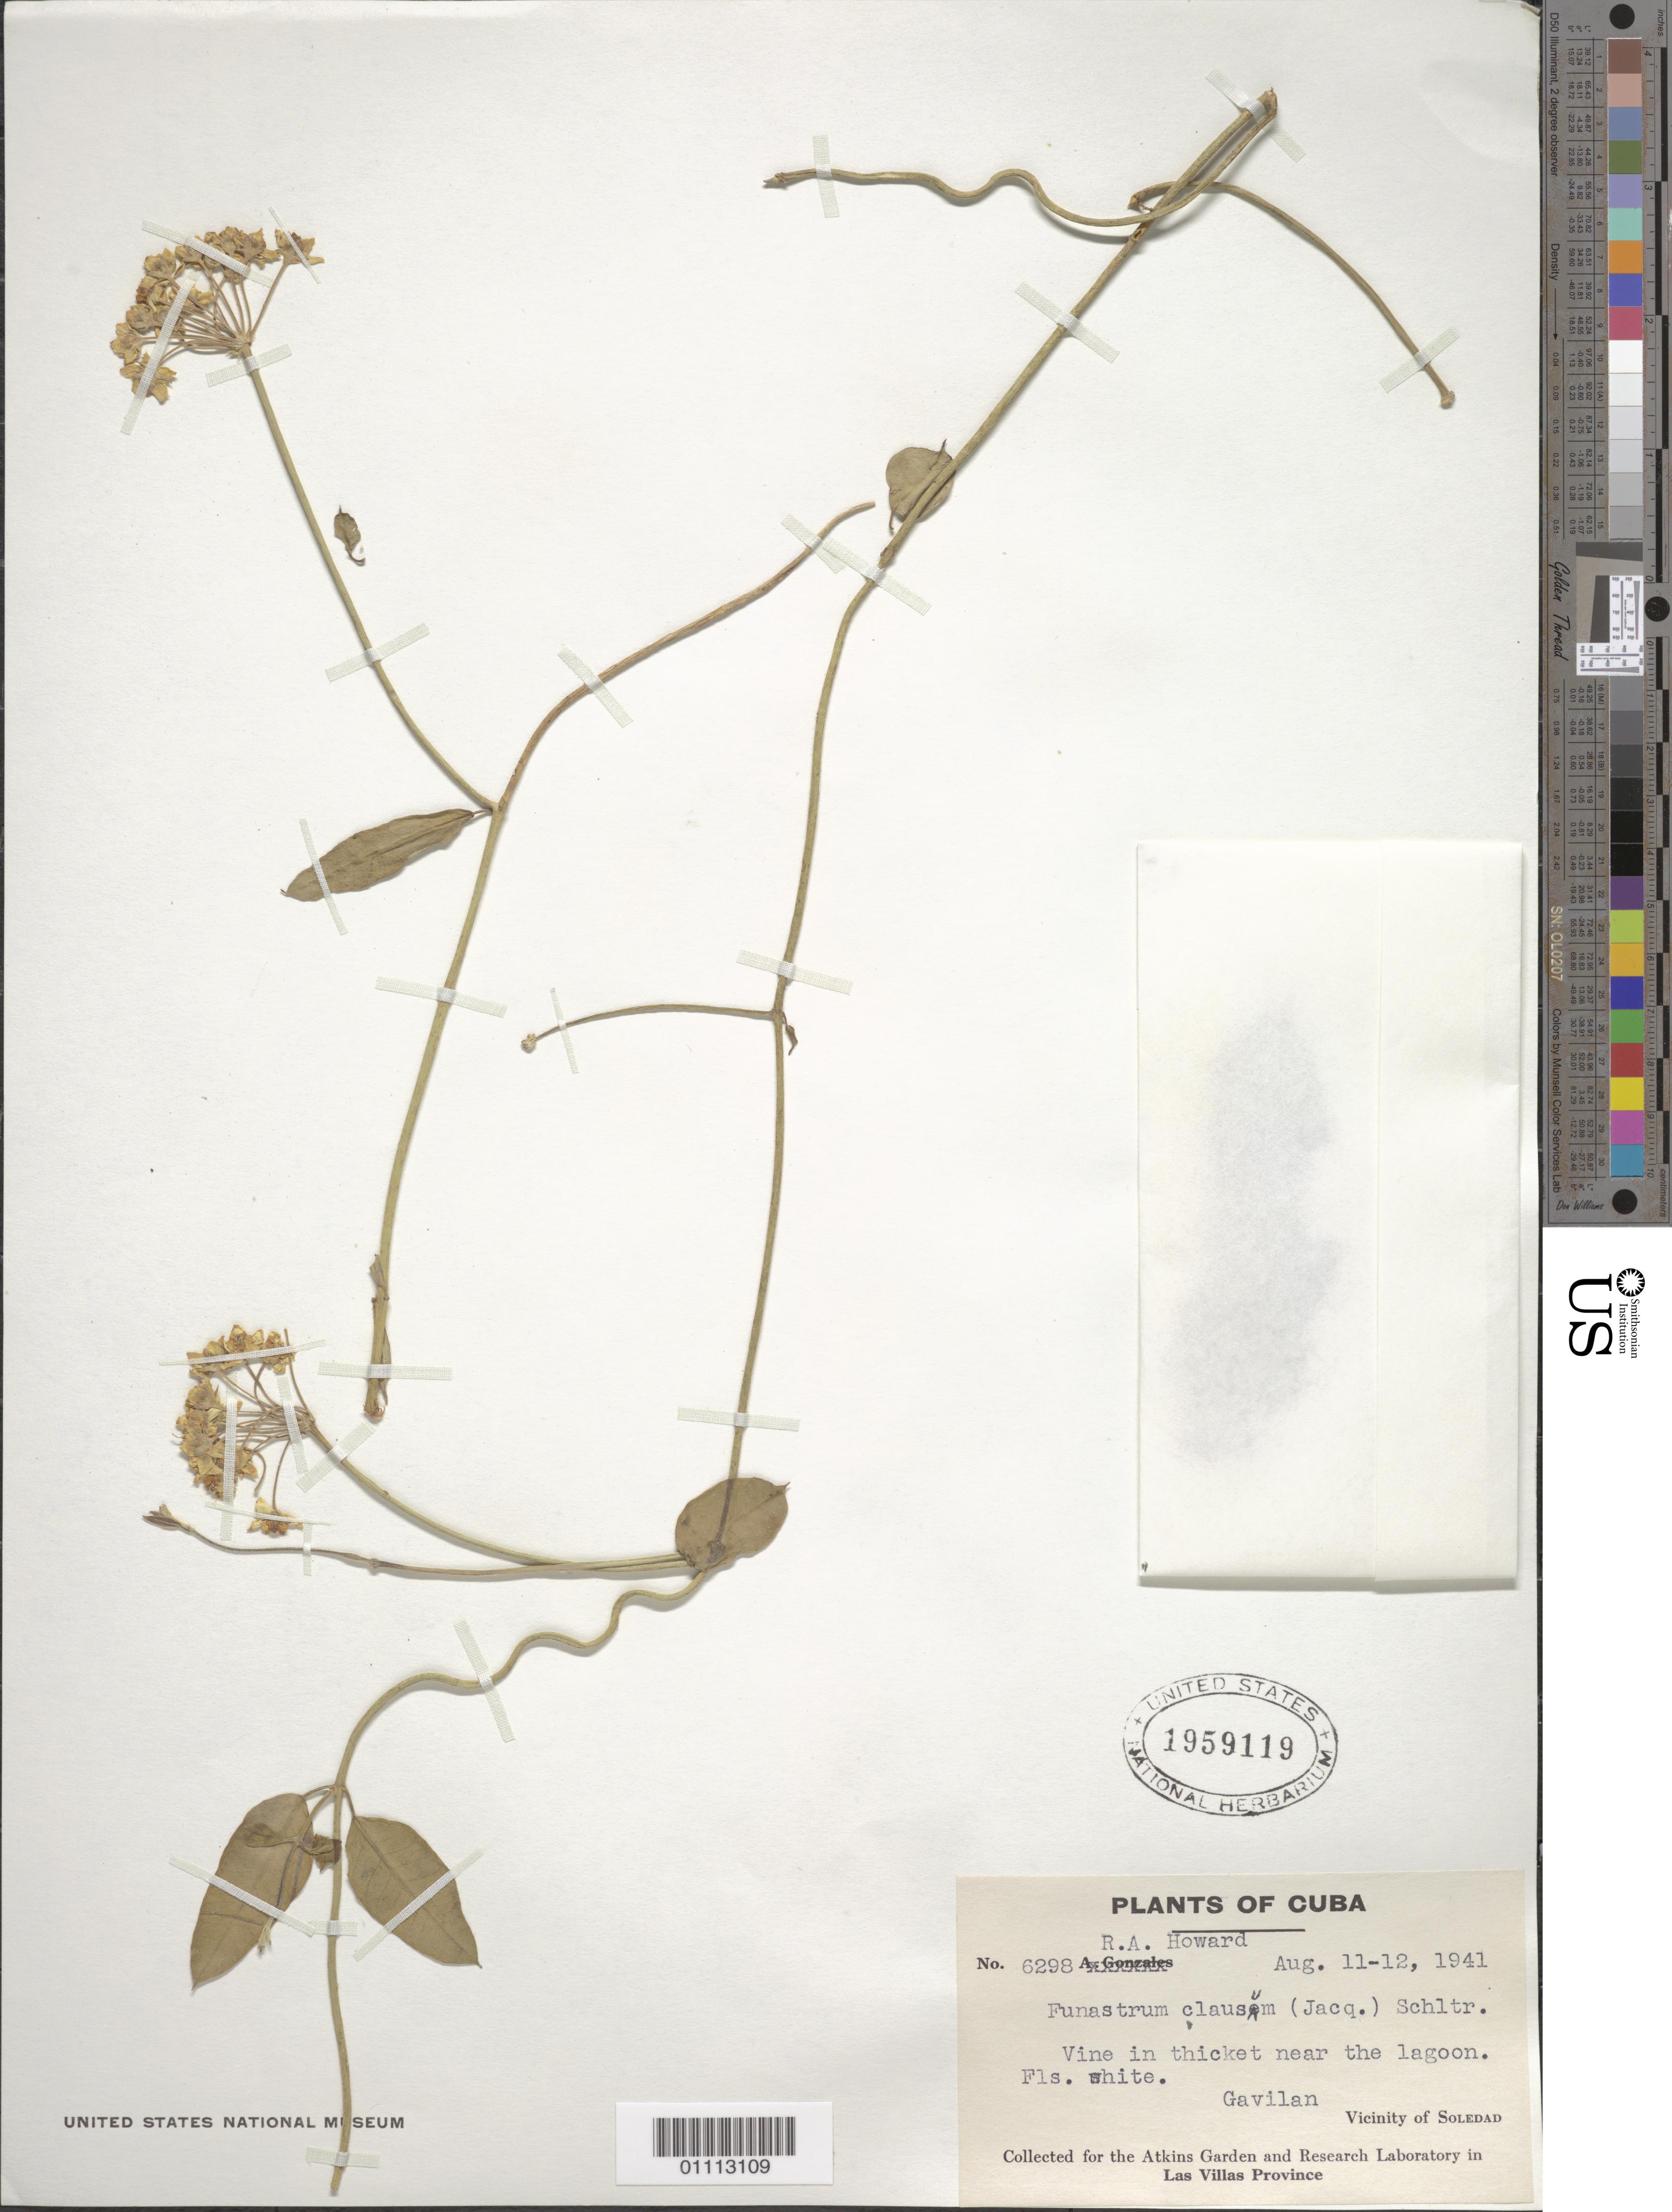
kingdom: Plantae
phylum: Tracheophyta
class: Magnoliopsida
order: Gentianales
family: Apocynaceae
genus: Sarcostemma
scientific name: Sarcostemma clausum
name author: (Jacq.) Schult.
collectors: R. A. Howard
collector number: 6298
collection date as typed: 11 Aug 1941 to 12 Aug 1941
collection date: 1941-08-11/1941-08-12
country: Cuba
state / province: Cienfuegos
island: Cuba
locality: Gavilan Soledad In thicket near the lagoon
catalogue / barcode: US 1959119